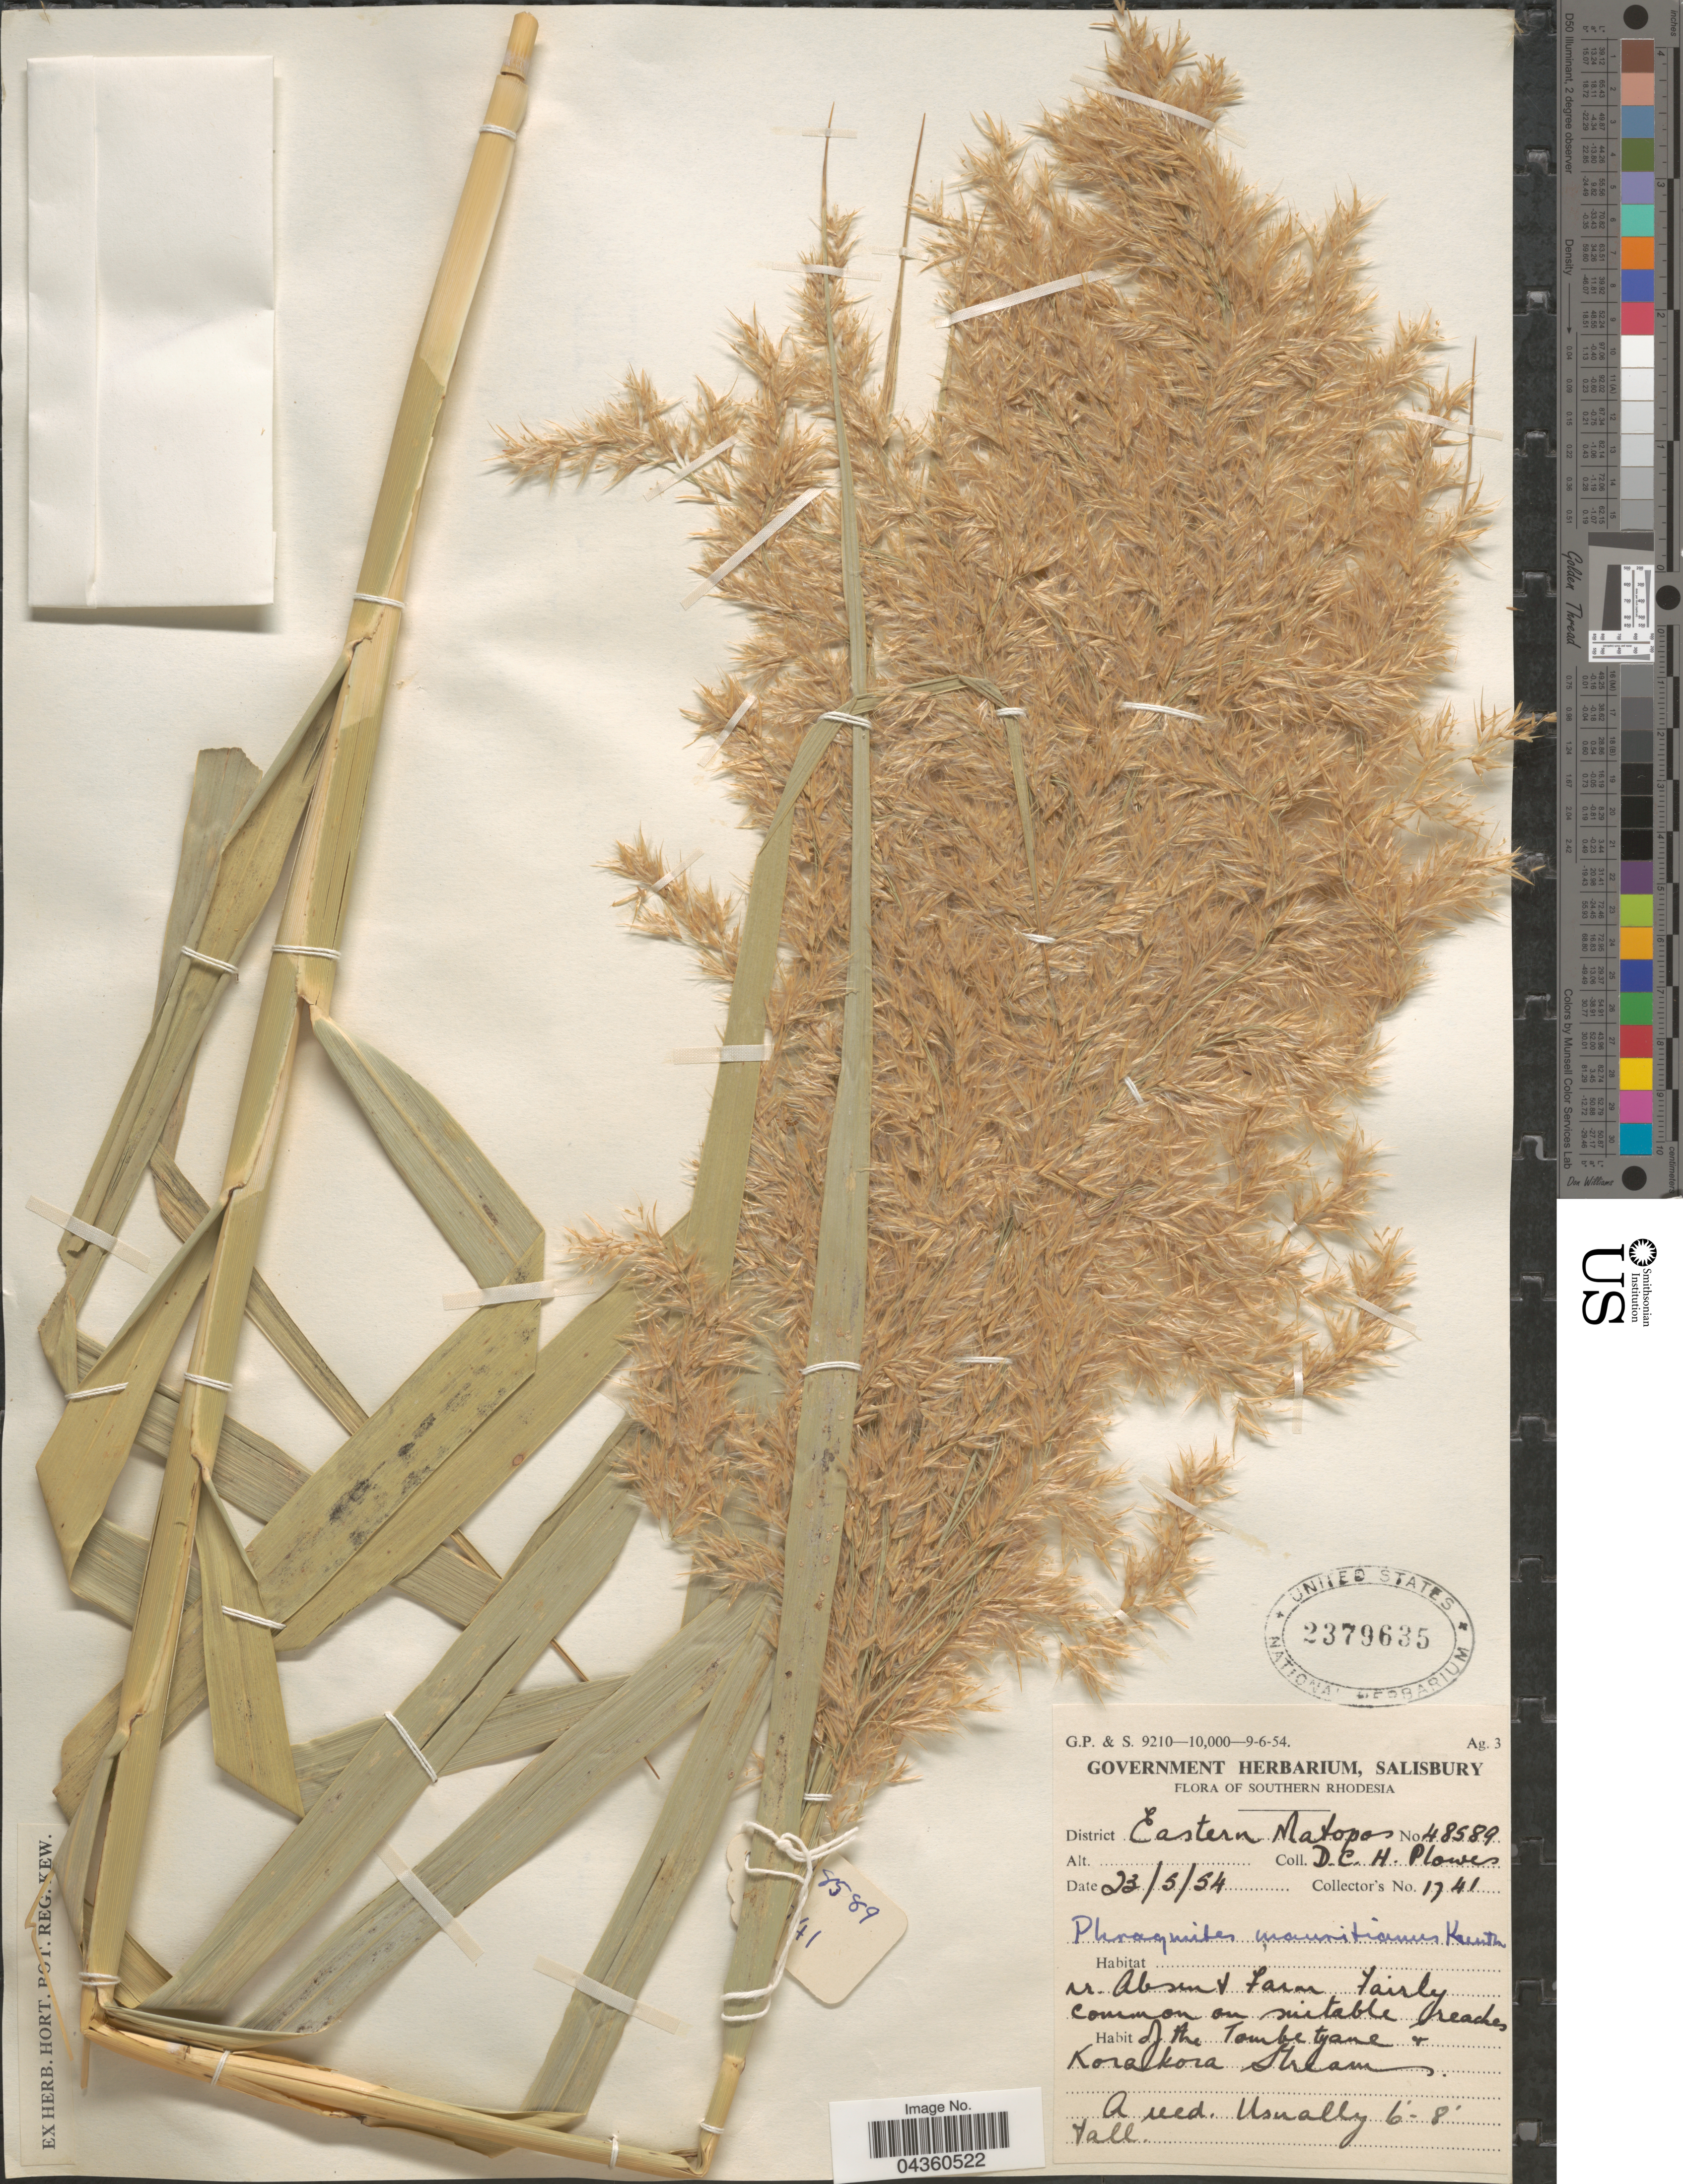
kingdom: Plantae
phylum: Tracheophyta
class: Liliopsida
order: Poales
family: Poaceae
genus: Phragmites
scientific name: Phragmites mauritianus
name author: Kunth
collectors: D. Plowes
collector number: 1741/48589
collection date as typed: Transcribed d/m/y: 23/5/54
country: Zimbabwe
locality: Southern Rhodesia. District Eastern Matopos. Nr. Absent Farm. Fairly common on suitable reaches of the Tombetyane & Korakora stream.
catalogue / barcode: US 2379635